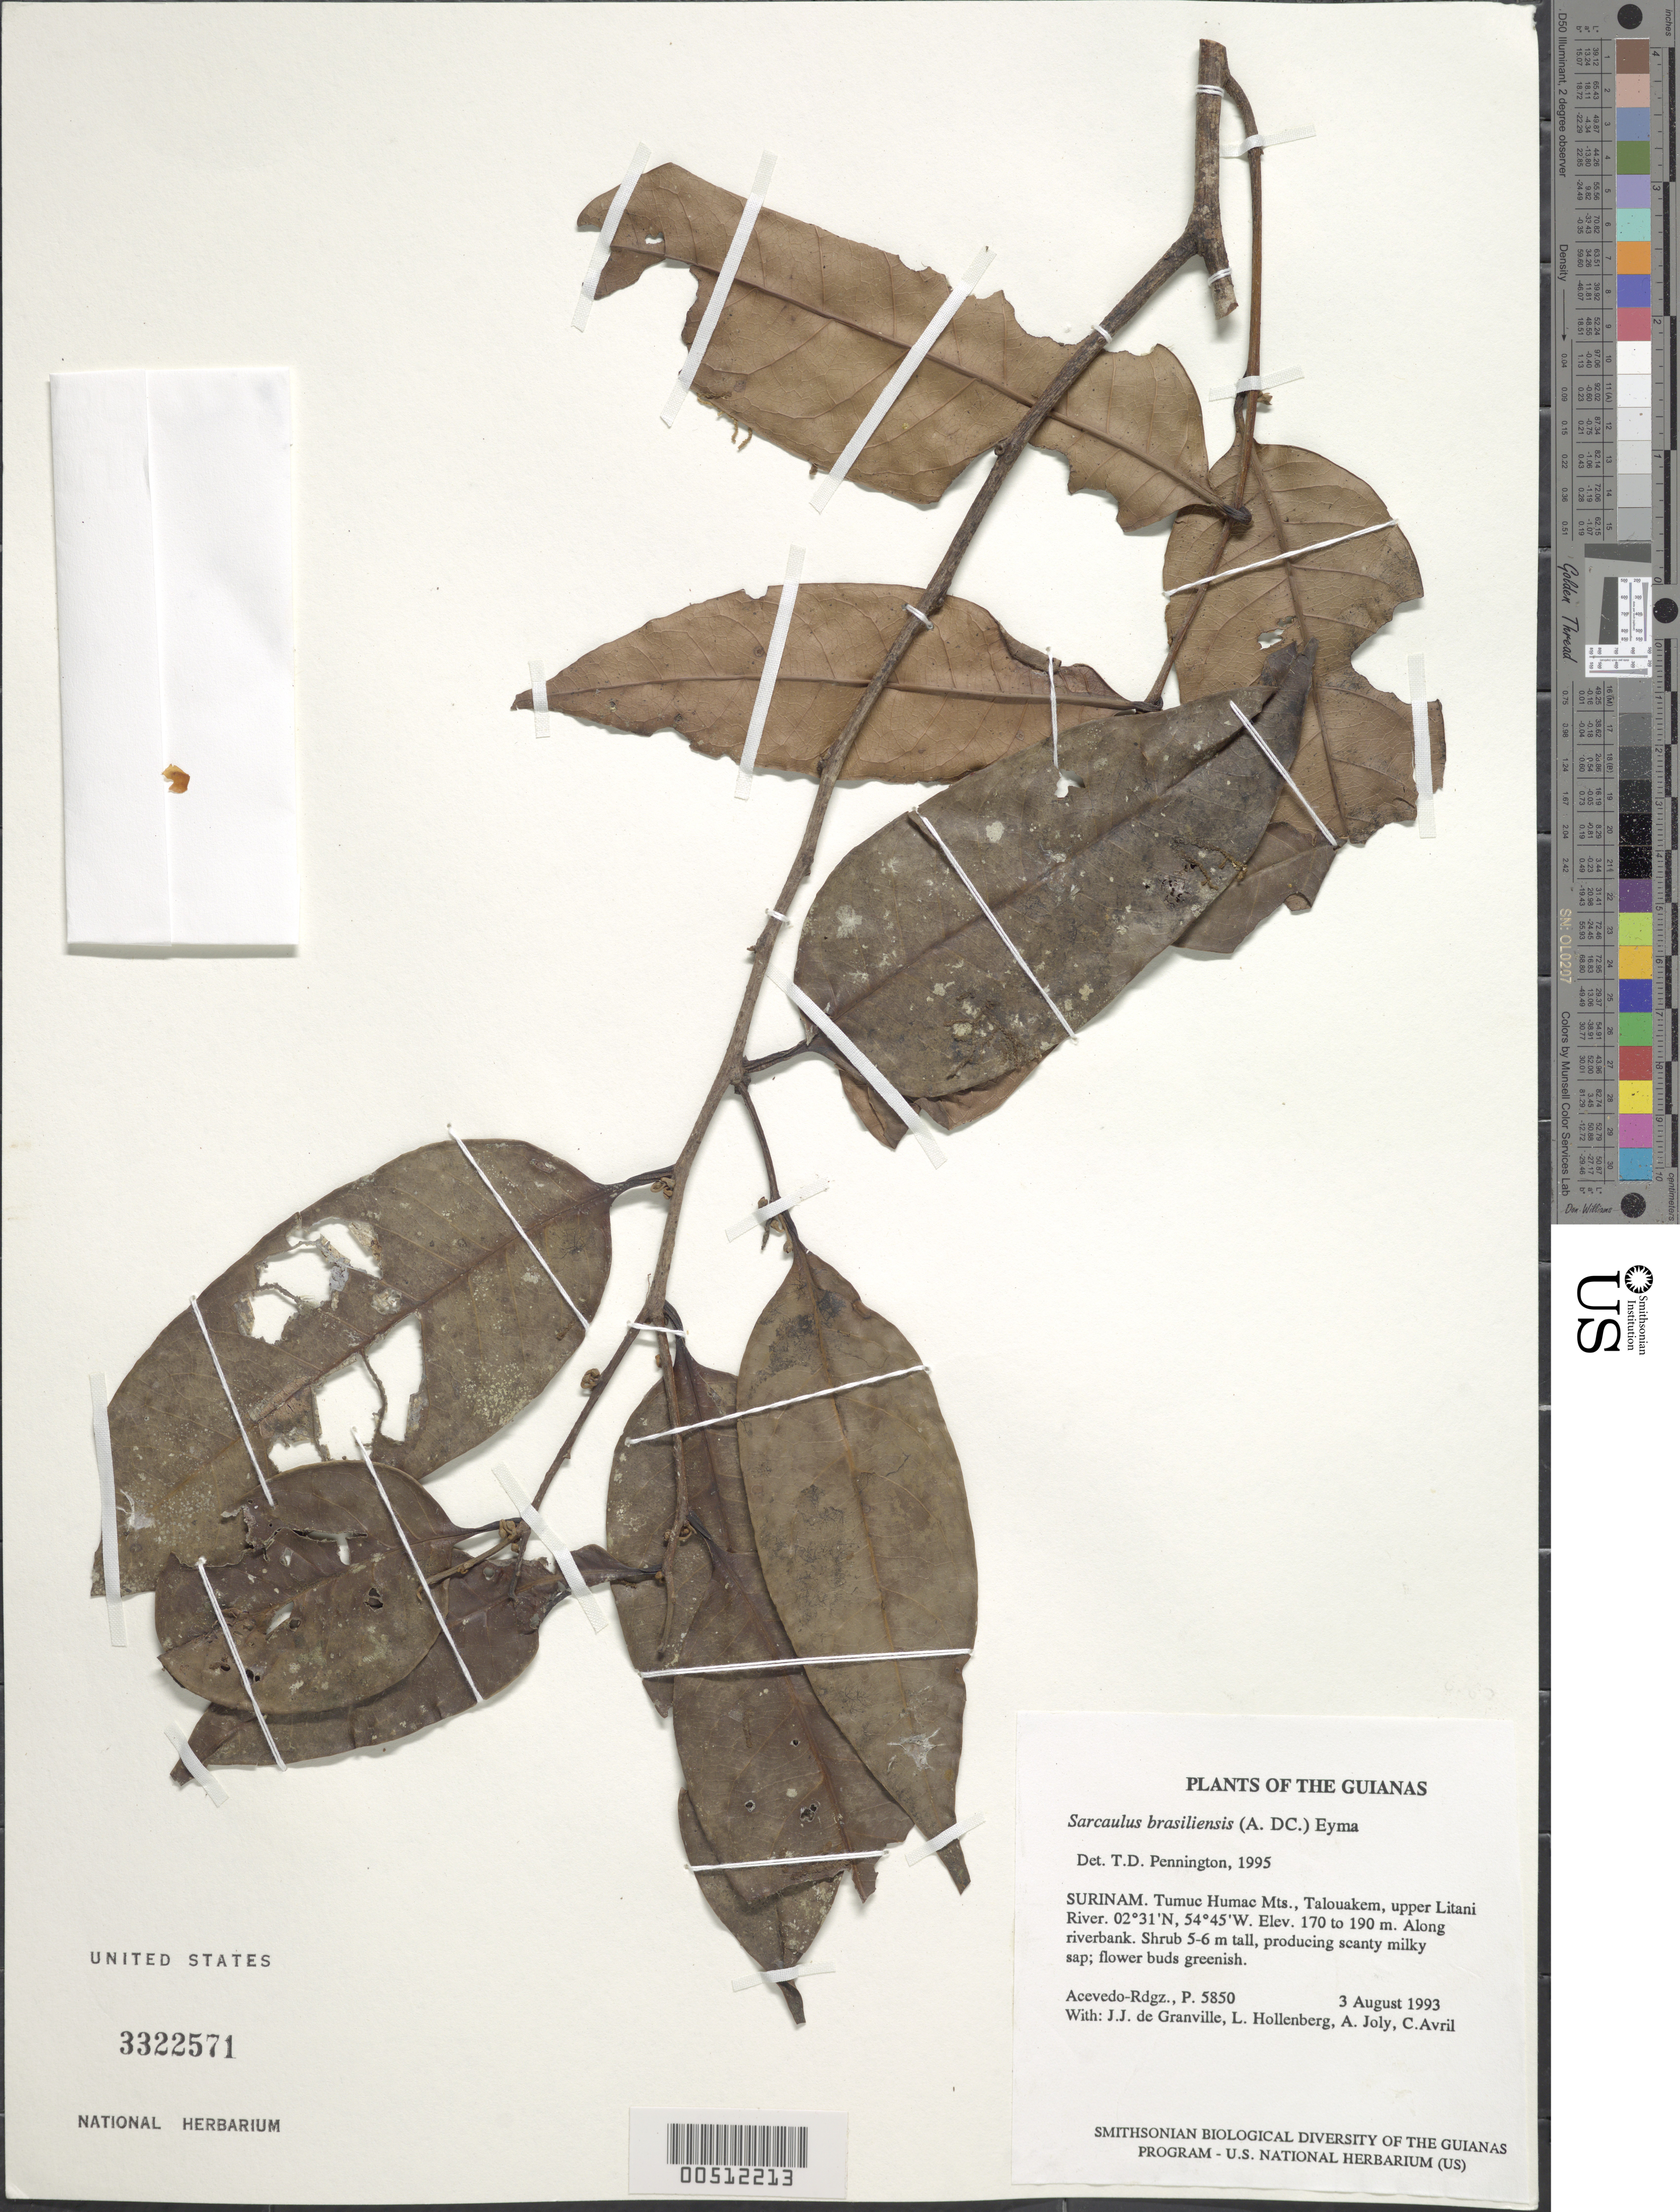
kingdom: Plantae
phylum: Tracheophyta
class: Magnoliopsida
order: Ericales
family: Sapotaceae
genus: Sarcaulus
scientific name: Sarcaulus brasiliensis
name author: (A. DC.) Eyma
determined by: Pennington, T. D., (K)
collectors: P. Acevedo-Rodr., J.-J. de Granville, A. Joly, A. Boyer & L. Hollenberg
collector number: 5850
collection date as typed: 03 Aug 1993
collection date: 1993-08-03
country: Suriname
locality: Tumuc Humac Mts., Talouakem, upper Litani River.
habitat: Along riverbank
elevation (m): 170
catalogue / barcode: US 3322571